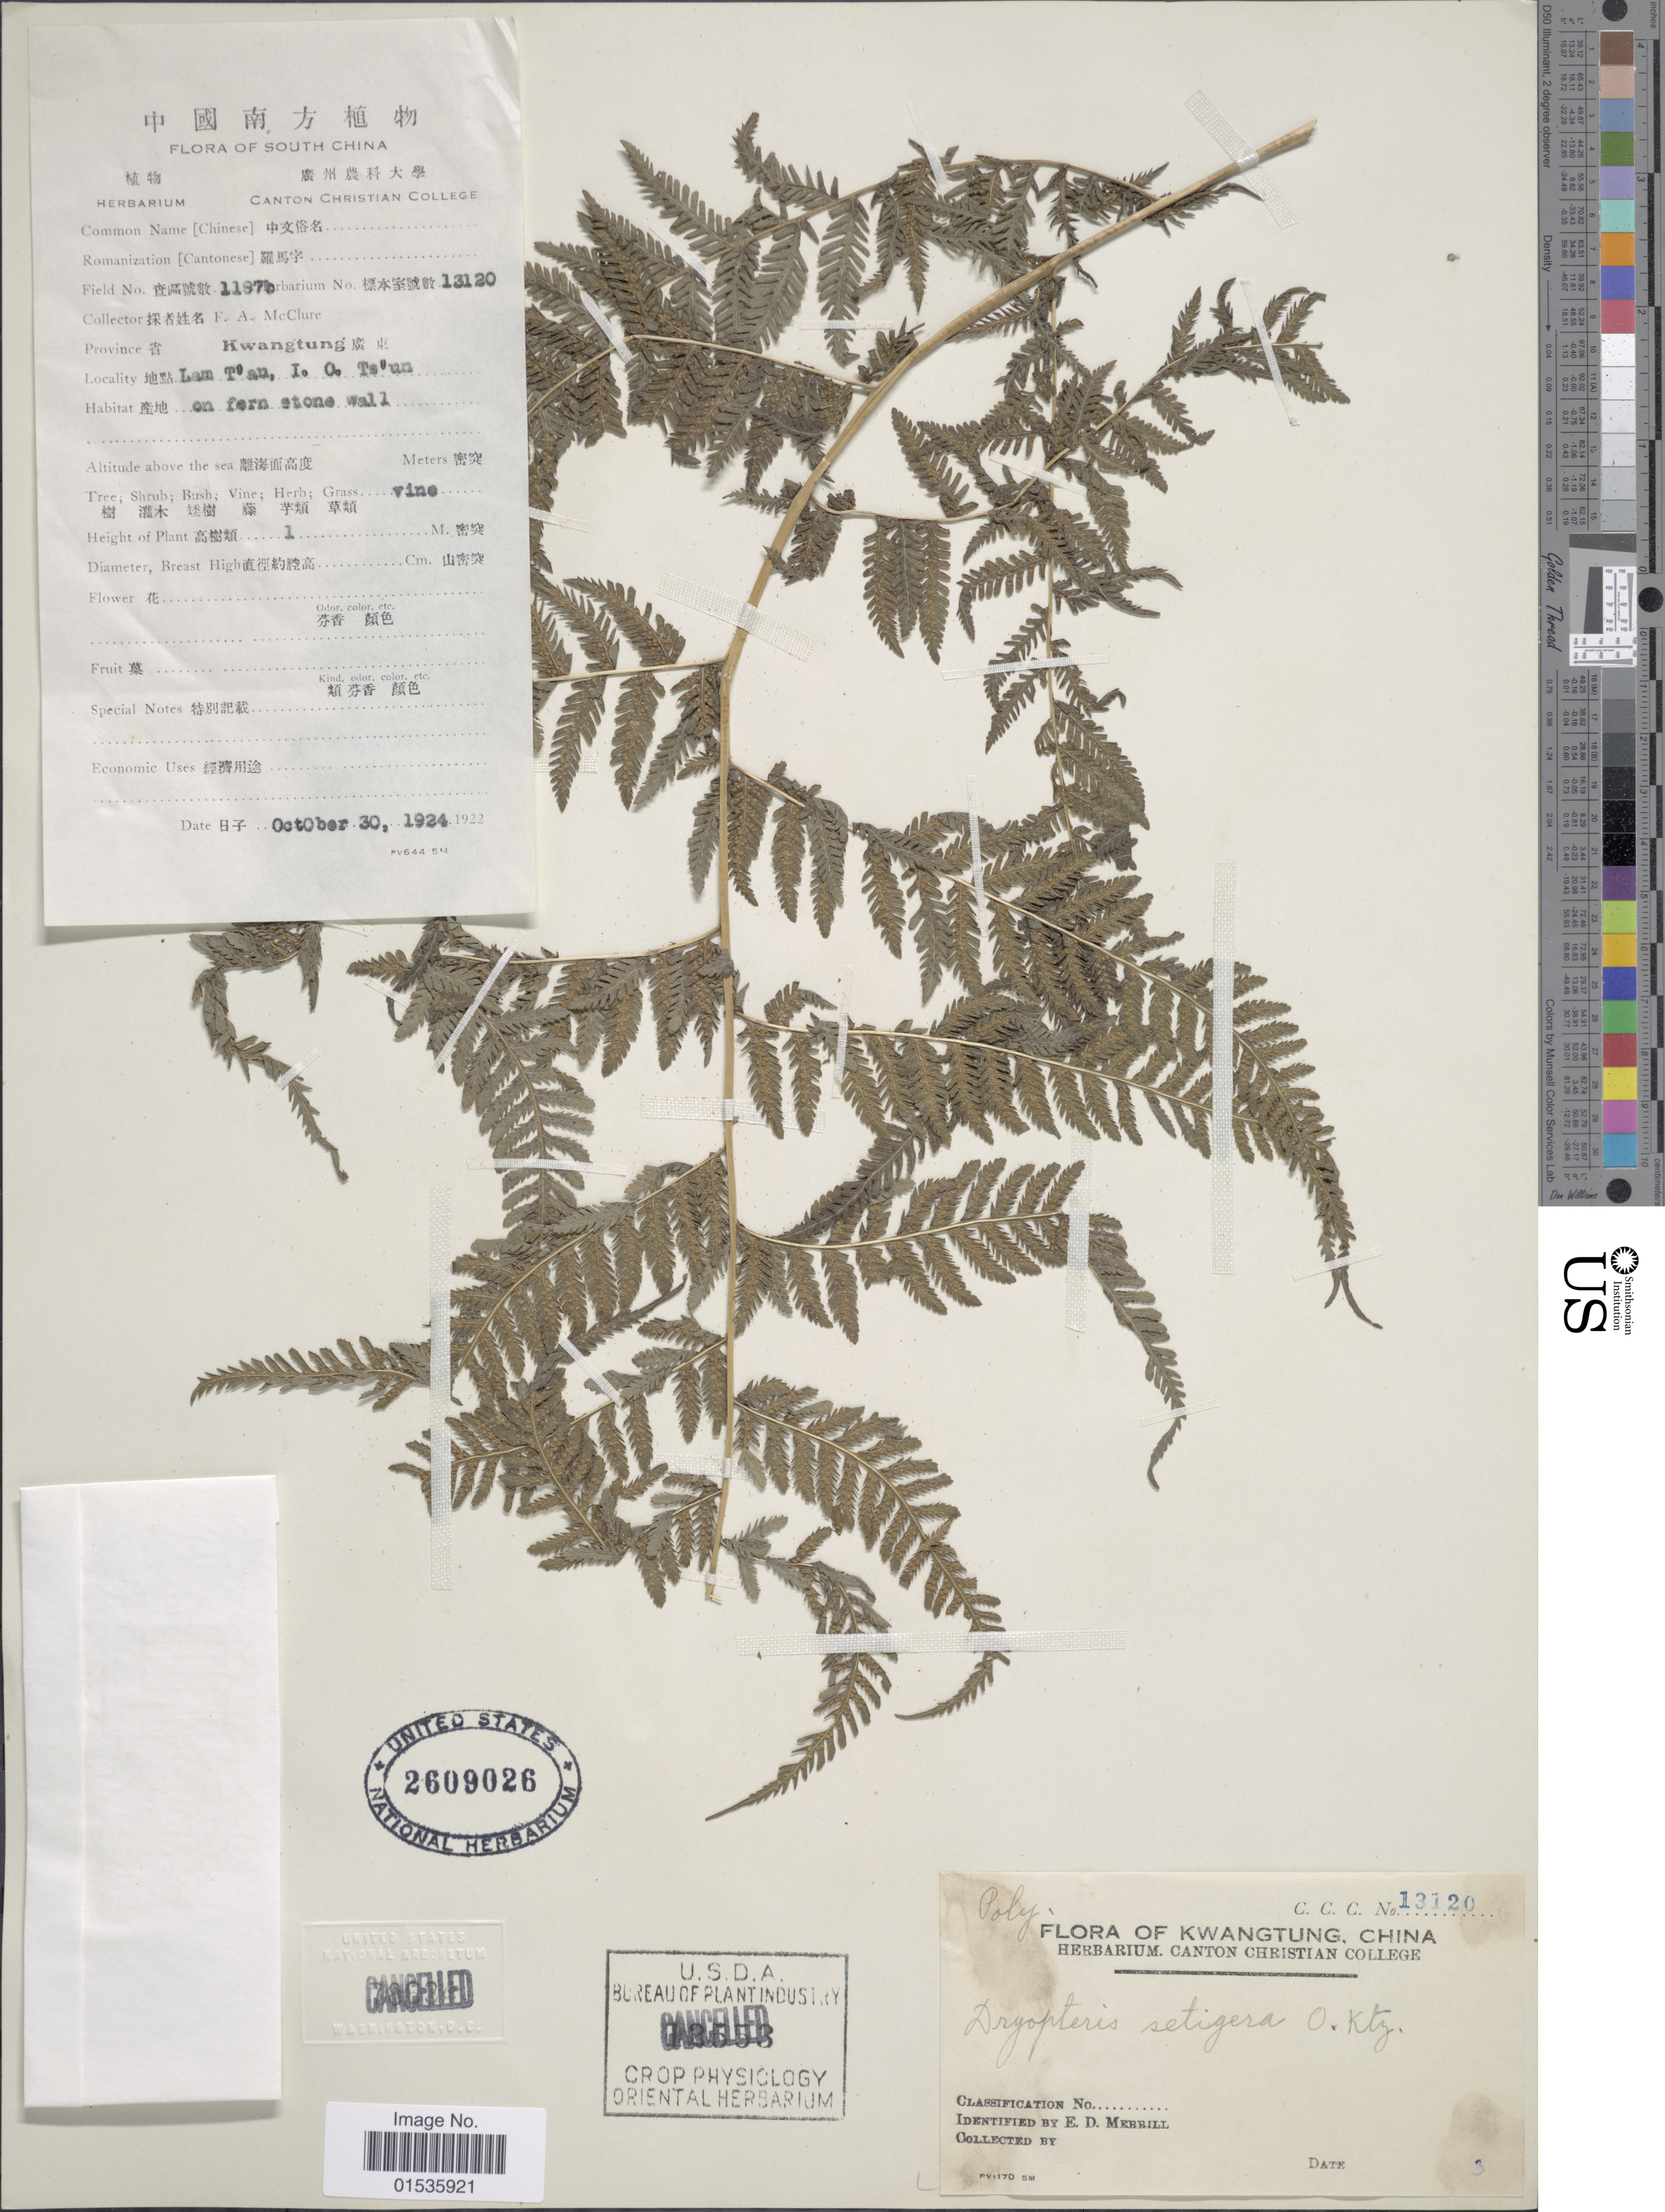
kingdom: Plantae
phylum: Tracheophyta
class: Polypodiopsida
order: Polypodiales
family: Thelypteridaceae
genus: Macrothelypteris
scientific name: Macrothelypteris torresiana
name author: (Gaudich.) Ching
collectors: F. A. McClure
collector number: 13120/1197b*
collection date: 1924-10-30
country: China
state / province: Guangdong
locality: Province Kwantung. Kam T'au, I. O. Ts'un.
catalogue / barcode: US 2609026